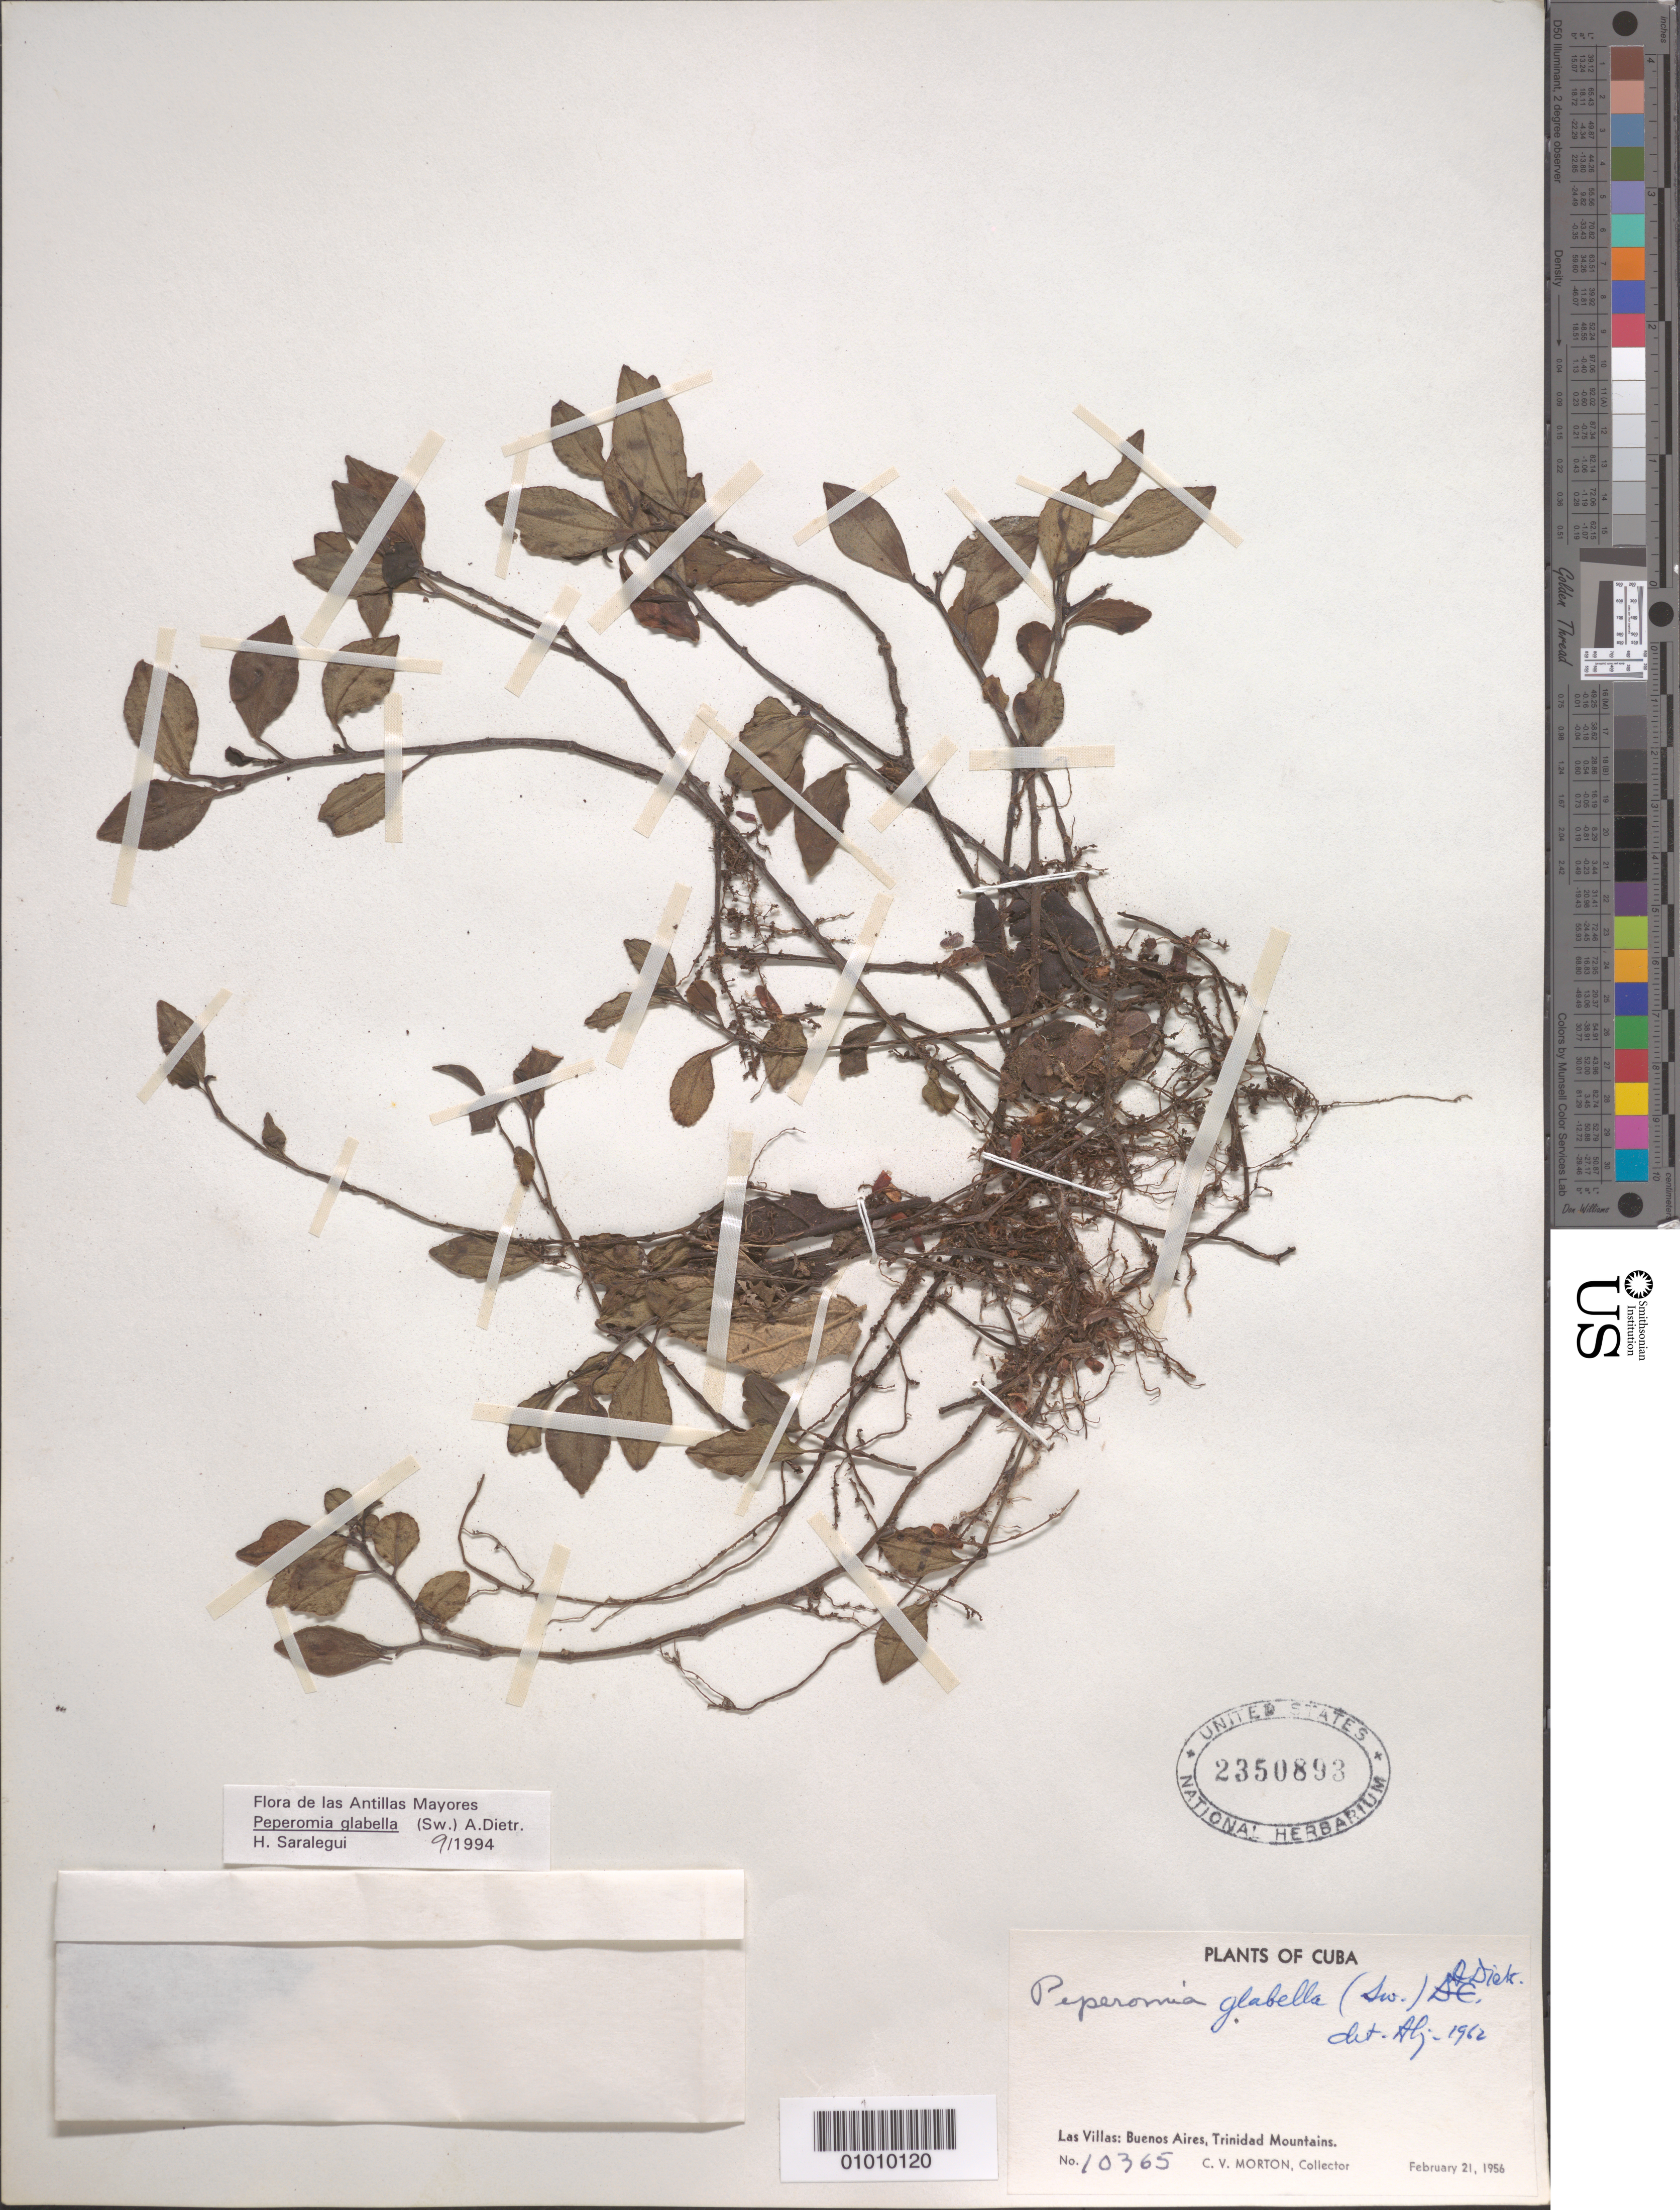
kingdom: Plantae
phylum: Tracheophyta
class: Magnoliopsida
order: Piperales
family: Piperaceae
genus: Peperomia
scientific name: Peperomia glabella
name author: (Sw.) A. Dietr.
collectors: C. V. Morton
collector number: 10365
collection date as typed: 21 Feb 1956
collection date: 1956-02-21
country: Cuba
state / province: Las Villas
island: Cuba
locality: Las Villas: Buenos Aires Trinidad Mts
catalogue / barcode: US 2350893